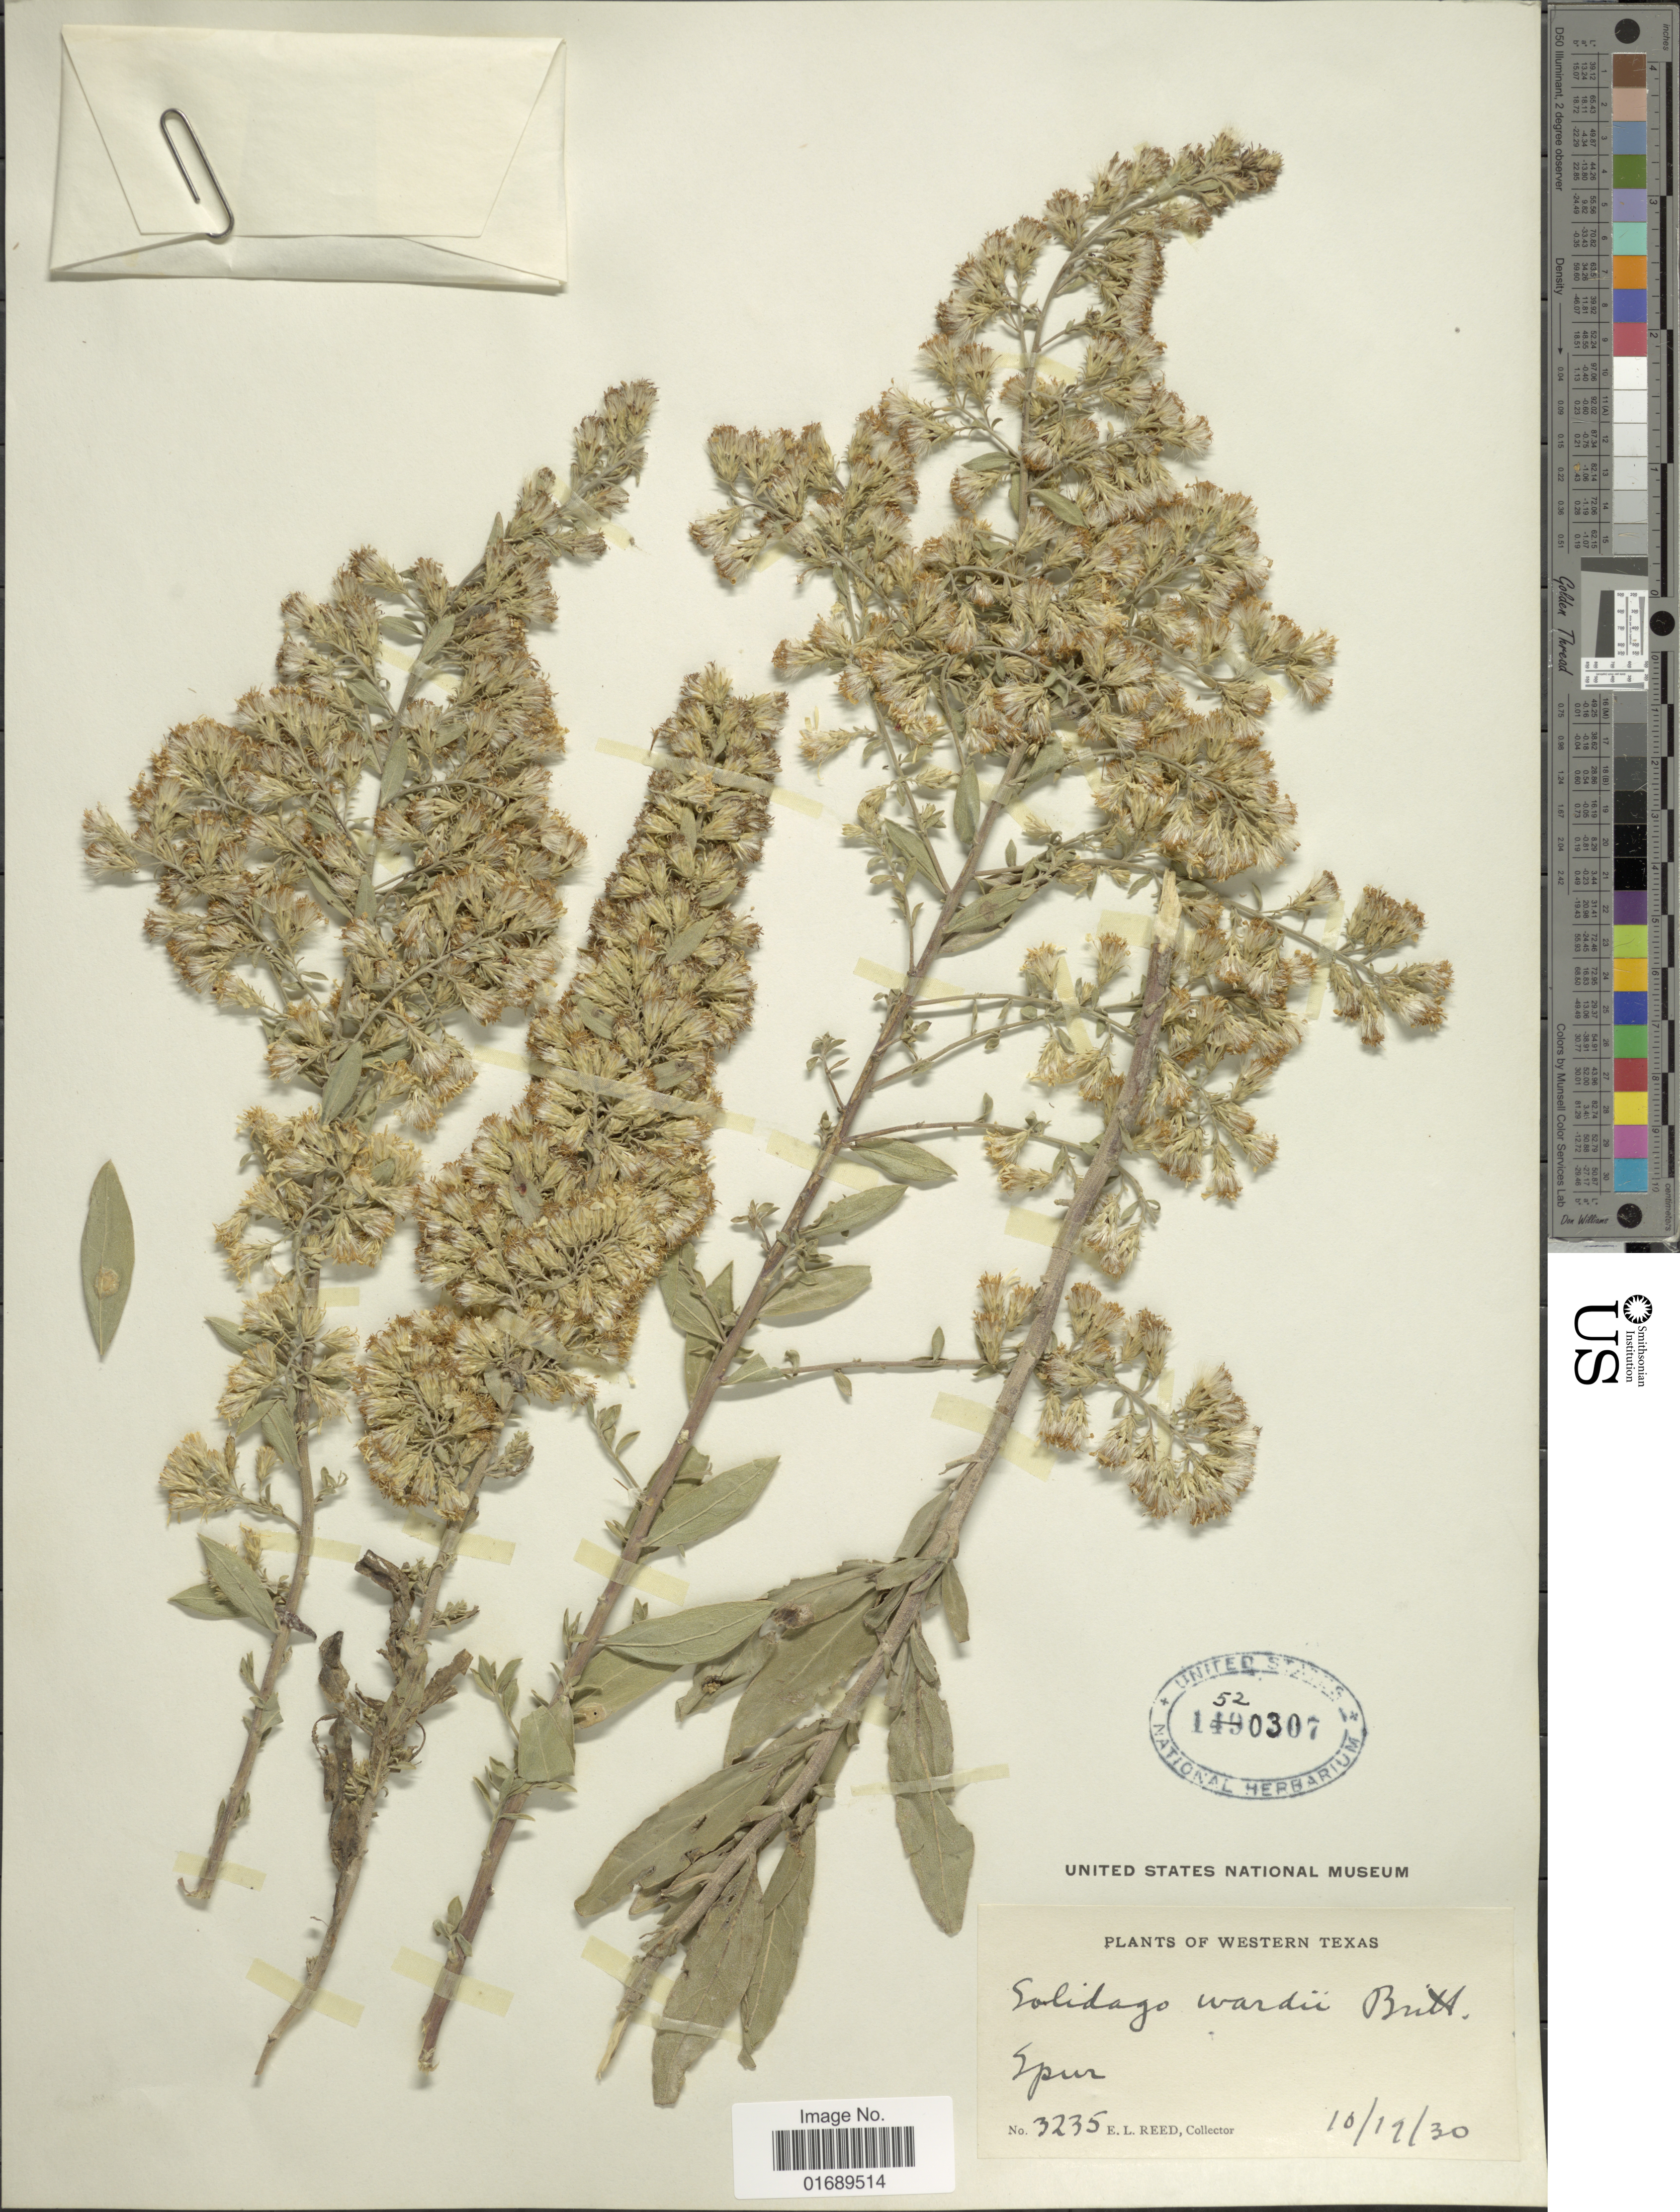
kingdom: Plantae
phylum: Tracheophyta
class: Magnoliopsida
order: Asterales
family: Asteraceae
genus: Solidago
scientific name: Solidago petiolaris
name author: Aiton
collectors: E. Reed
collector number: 3235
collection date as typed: Transcribed d/m/y: 19/10/30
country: United States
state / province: Texas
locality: Western Texas, Spur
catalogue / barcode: US 1520307